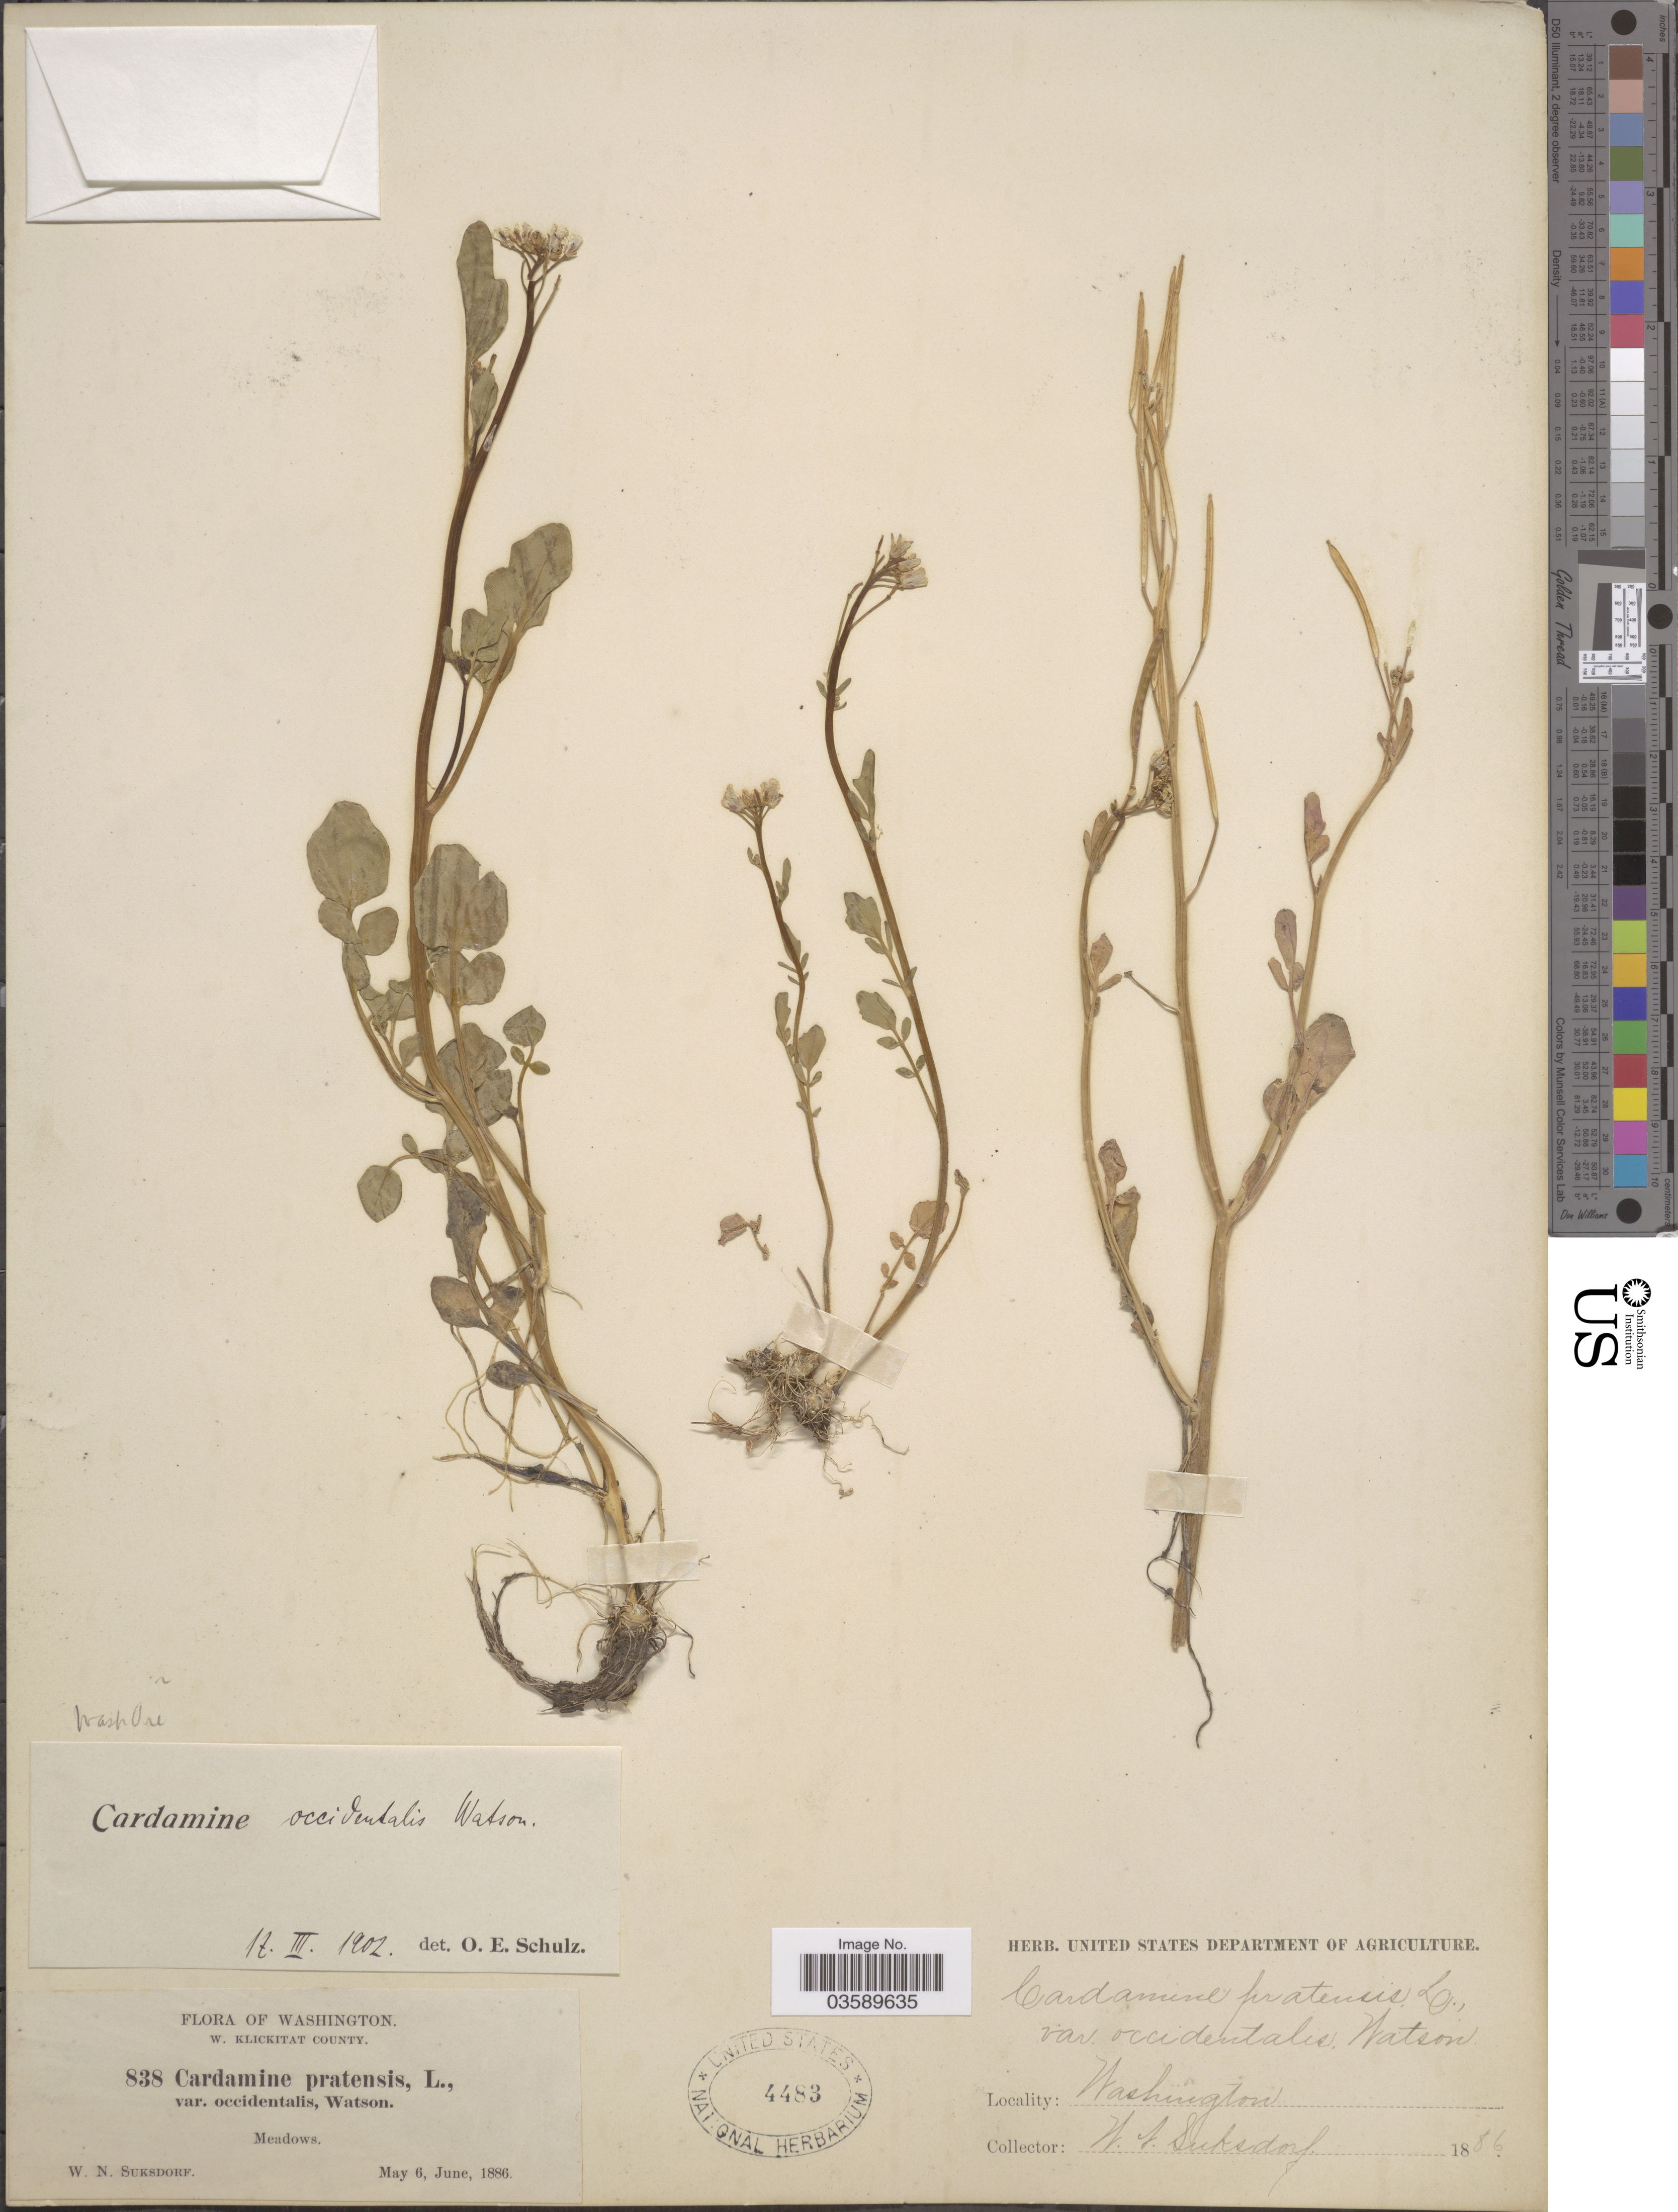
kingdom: Plantae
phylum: Tracheophyta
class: Magnoliopsida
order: Brassicales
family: Brassicaceae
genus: Cardamine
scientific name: Cardamine occidentalis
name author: (S. Watson ex B.L. Rob.) Howell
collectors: W. N. Suksdorf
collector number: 838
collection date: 1886-05-06/1886-06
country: United States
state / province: Washington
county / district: Klickitat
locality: W. Klickitat County. Meadows.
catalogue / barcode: US 4483